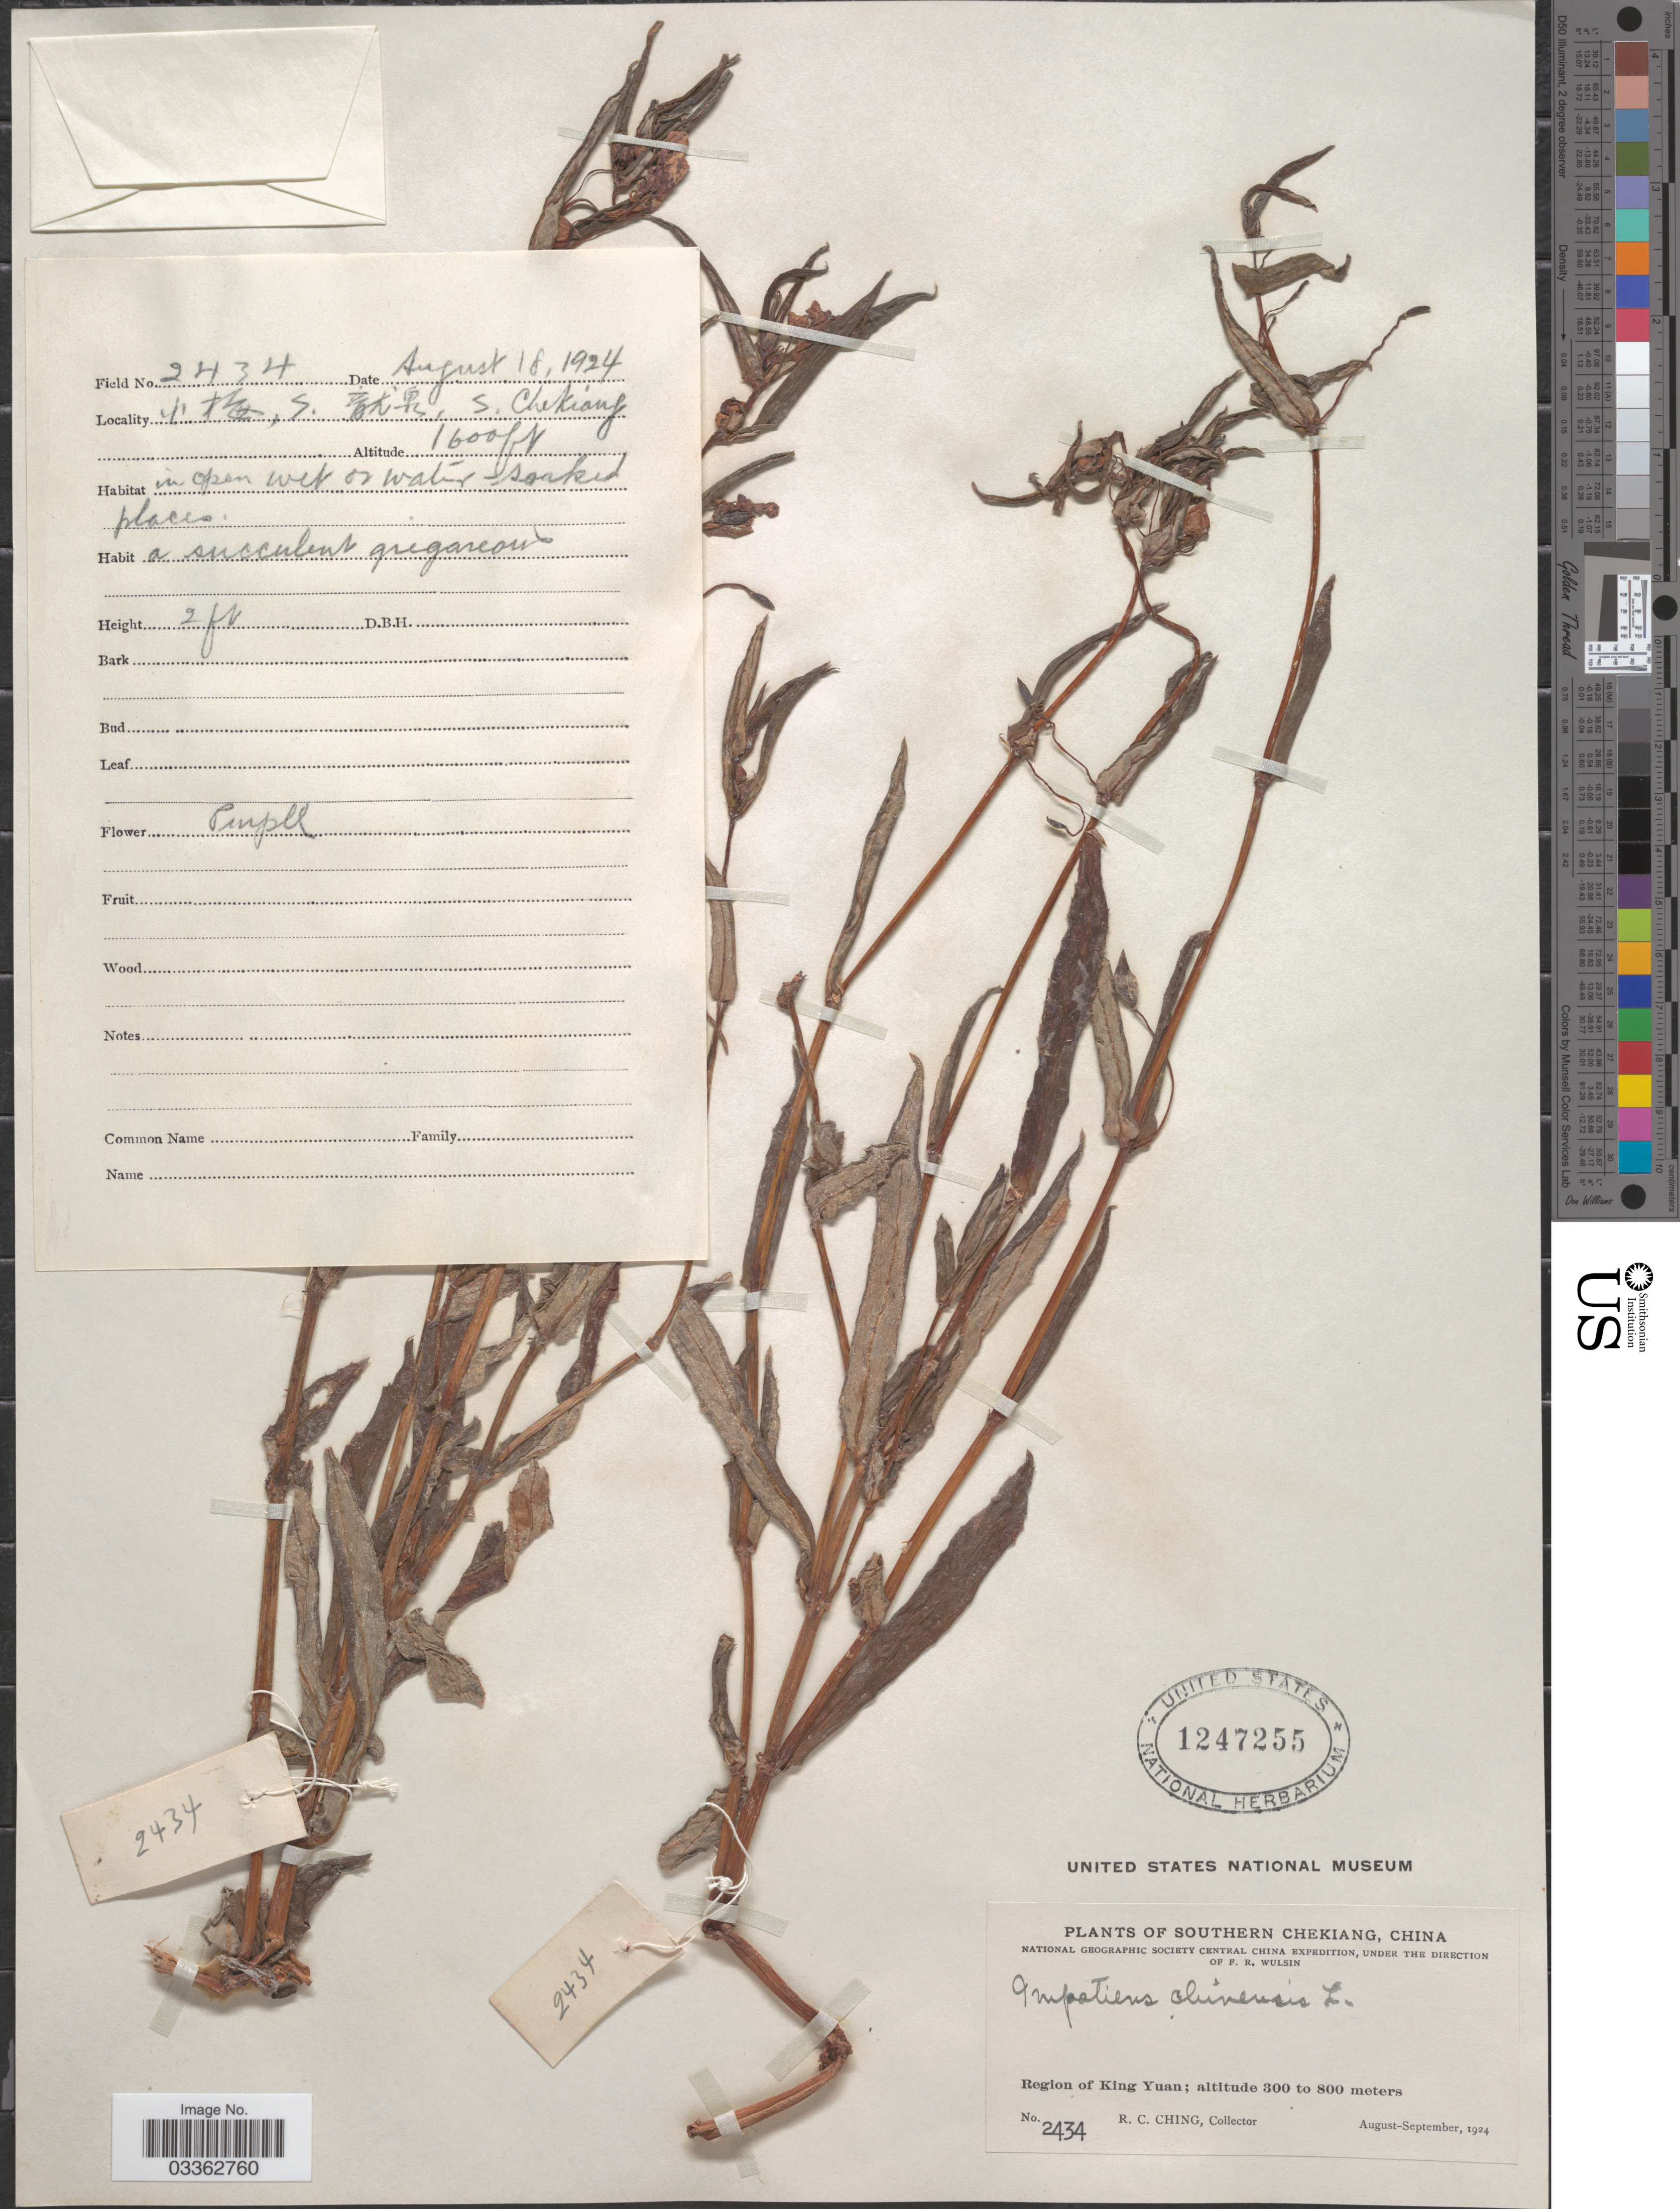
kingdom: Plantae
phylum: Tracheophyta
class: Magnoliopsida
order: Ericales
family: Balsaminaceae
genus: Impatiens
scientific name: Impatiens chinensis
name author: L.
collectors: R. C. Ching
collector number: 2434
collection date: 1924-08-18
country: China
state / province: Zhejiang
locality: Southern Chekiang. Region of King Yuan.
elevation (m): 488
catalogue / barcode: US 1247255